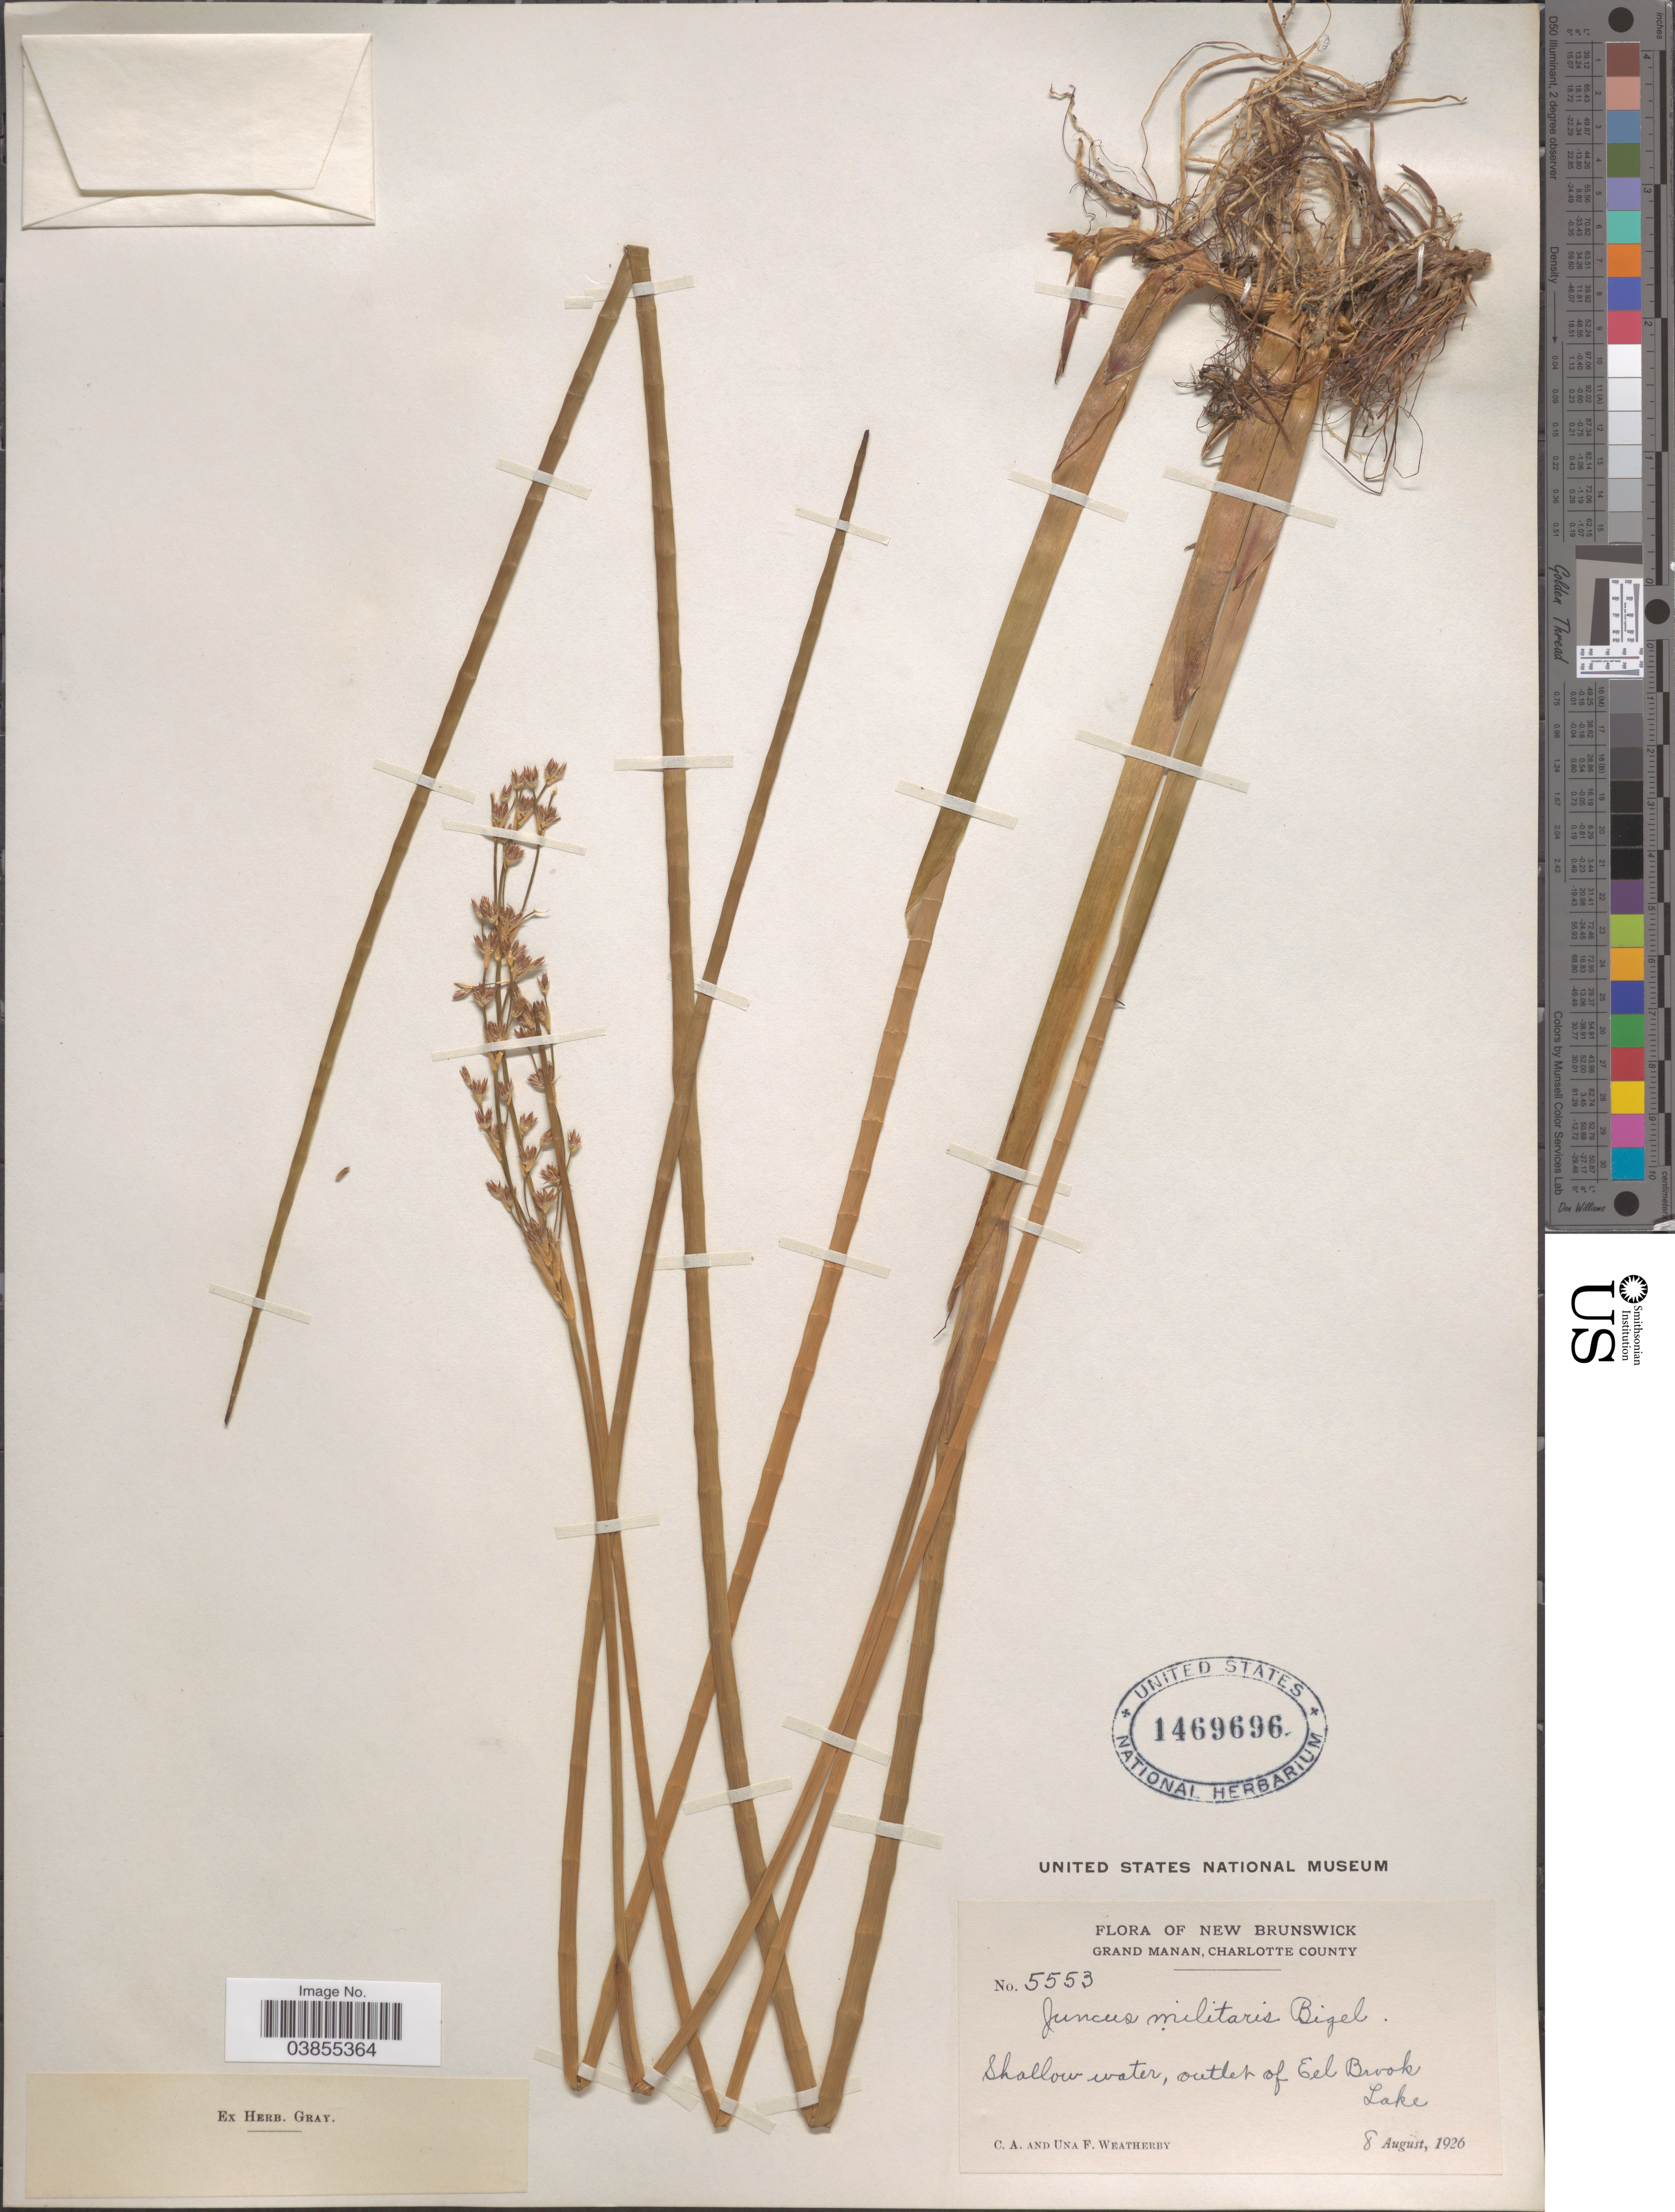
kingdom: Plantae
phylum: Tracheophyta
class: Liliopsida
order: Poales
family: Juncaceae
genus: Juncus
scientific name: Juncus militaris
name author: Bigelow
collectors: C. A. Weatherby & U. Weatherby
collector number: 5553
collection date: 1926-08-08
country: Canada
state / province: New Brunswick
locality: Grand Maman, Charlotte County. Outlet of Eel Brook Lake.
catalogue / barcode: US 1469696